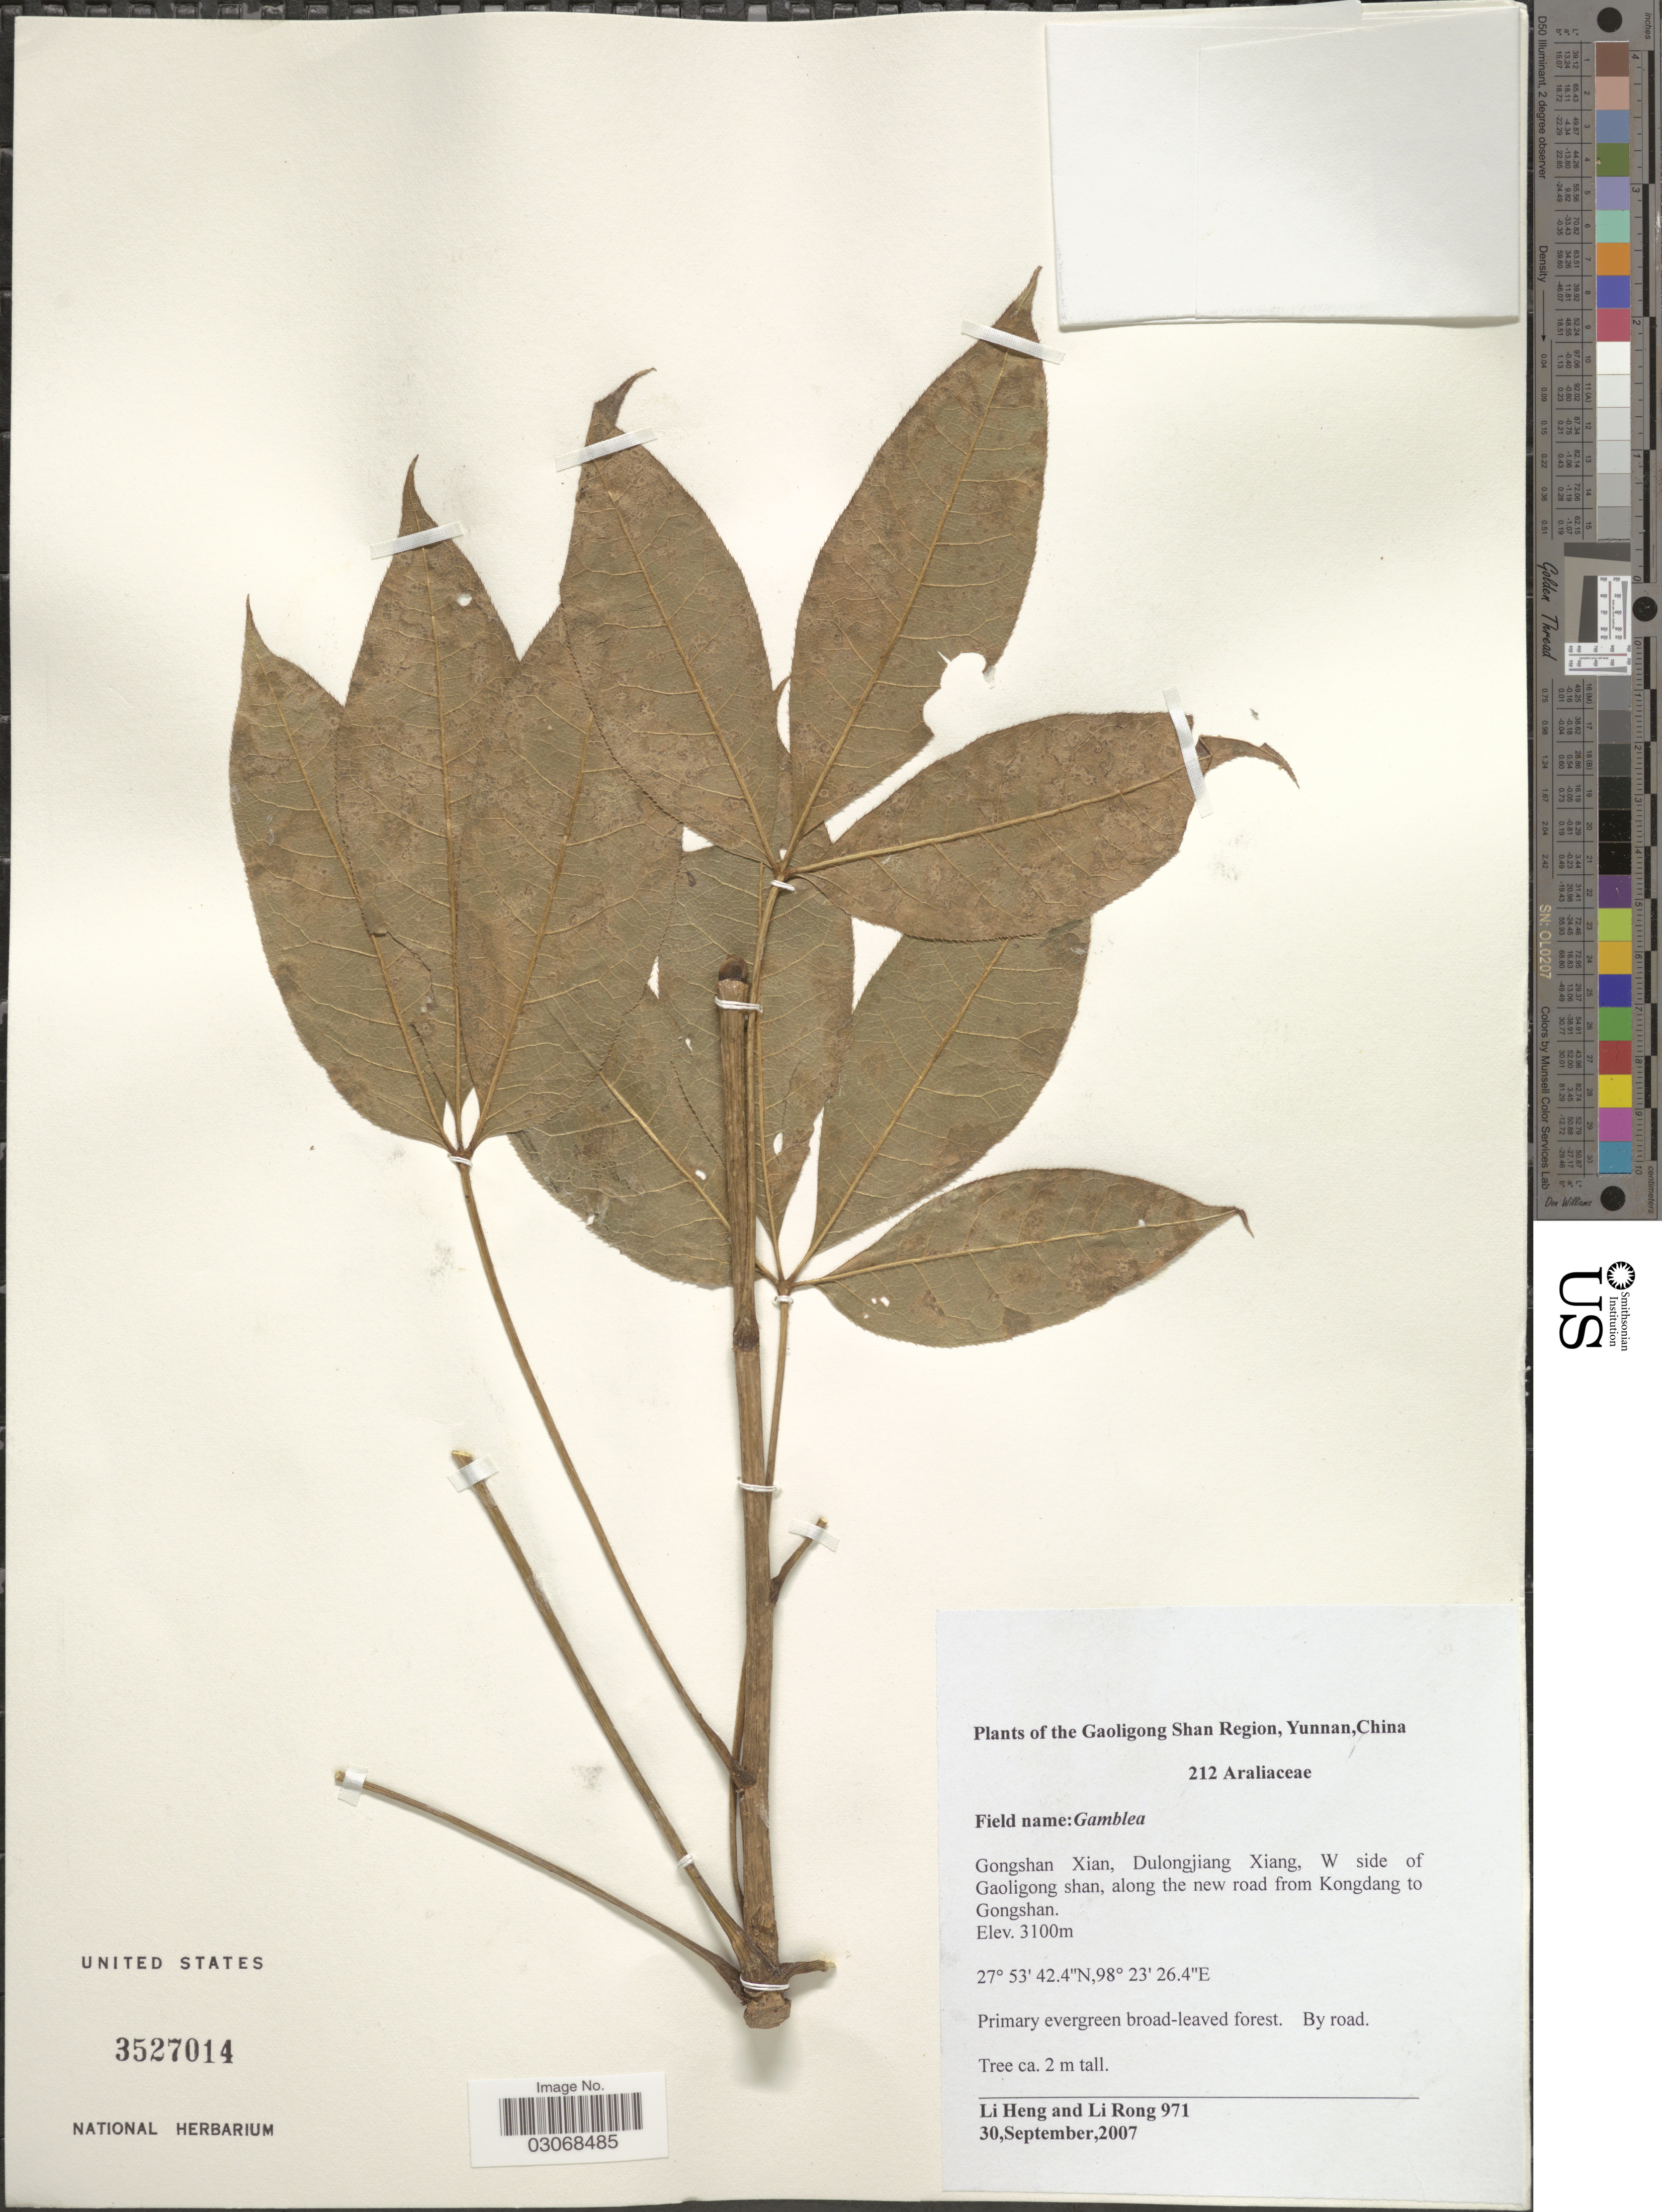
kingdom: Plantae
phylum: Tracheophyta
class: Magnoliopsida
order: Apiales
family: Araliaceae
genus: Gamblea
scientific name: Gamblea sp.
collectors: H. Li & R. Li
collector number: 971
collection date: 2007-09-30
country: China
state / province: Yunnan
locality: The Gaoligong Shan Region, Yunnan, Gongshan Xian, Dulongjiang Xiang, W side of Gaoligong shan, along the new road from Kongdang to Gongshan.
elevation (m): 3100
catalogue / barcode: US 3527014